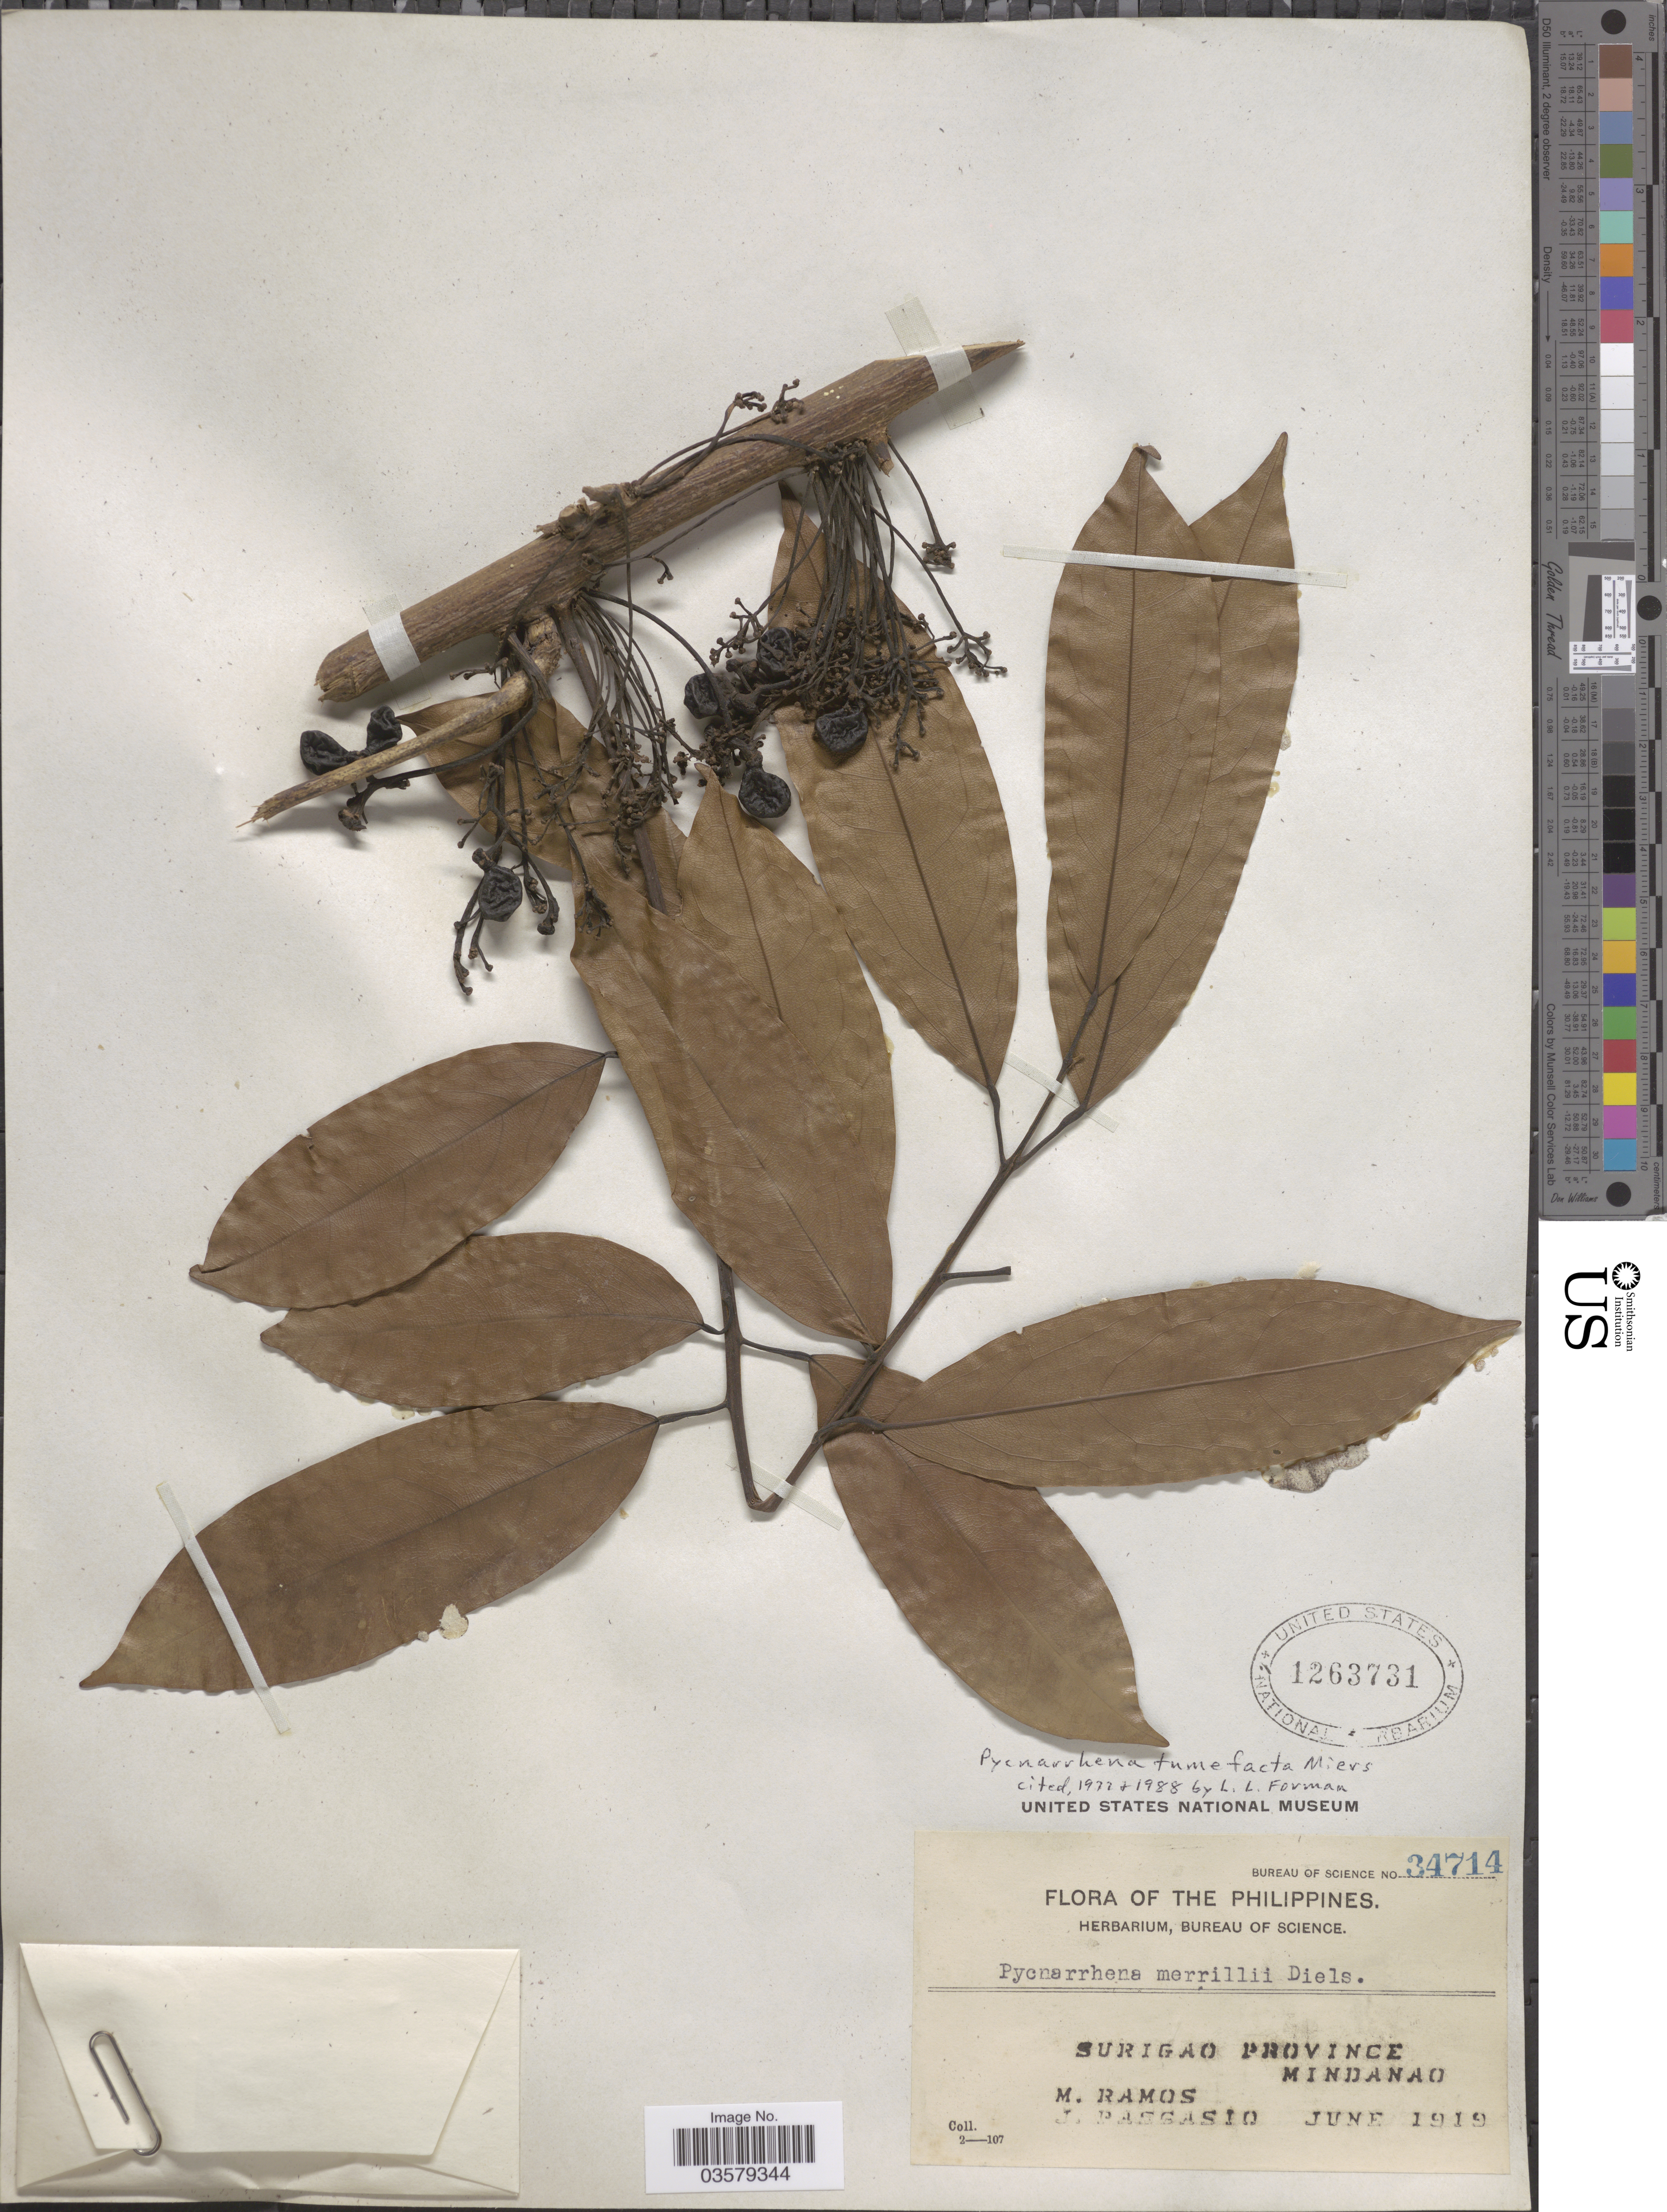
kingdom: Plantae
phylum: Tracheophyta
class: Magnoliopsida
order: Ranunculales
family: Menispermaceae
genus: Pycnarrhena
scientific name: Pycnarrhena tumefacta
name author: Miers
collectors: M. Ramos & J. Pasgasio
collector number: Bureau of Science 34714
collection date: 1919-06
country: Philippines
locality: Surigao Province. Mindanao.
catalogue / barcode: US 1263731